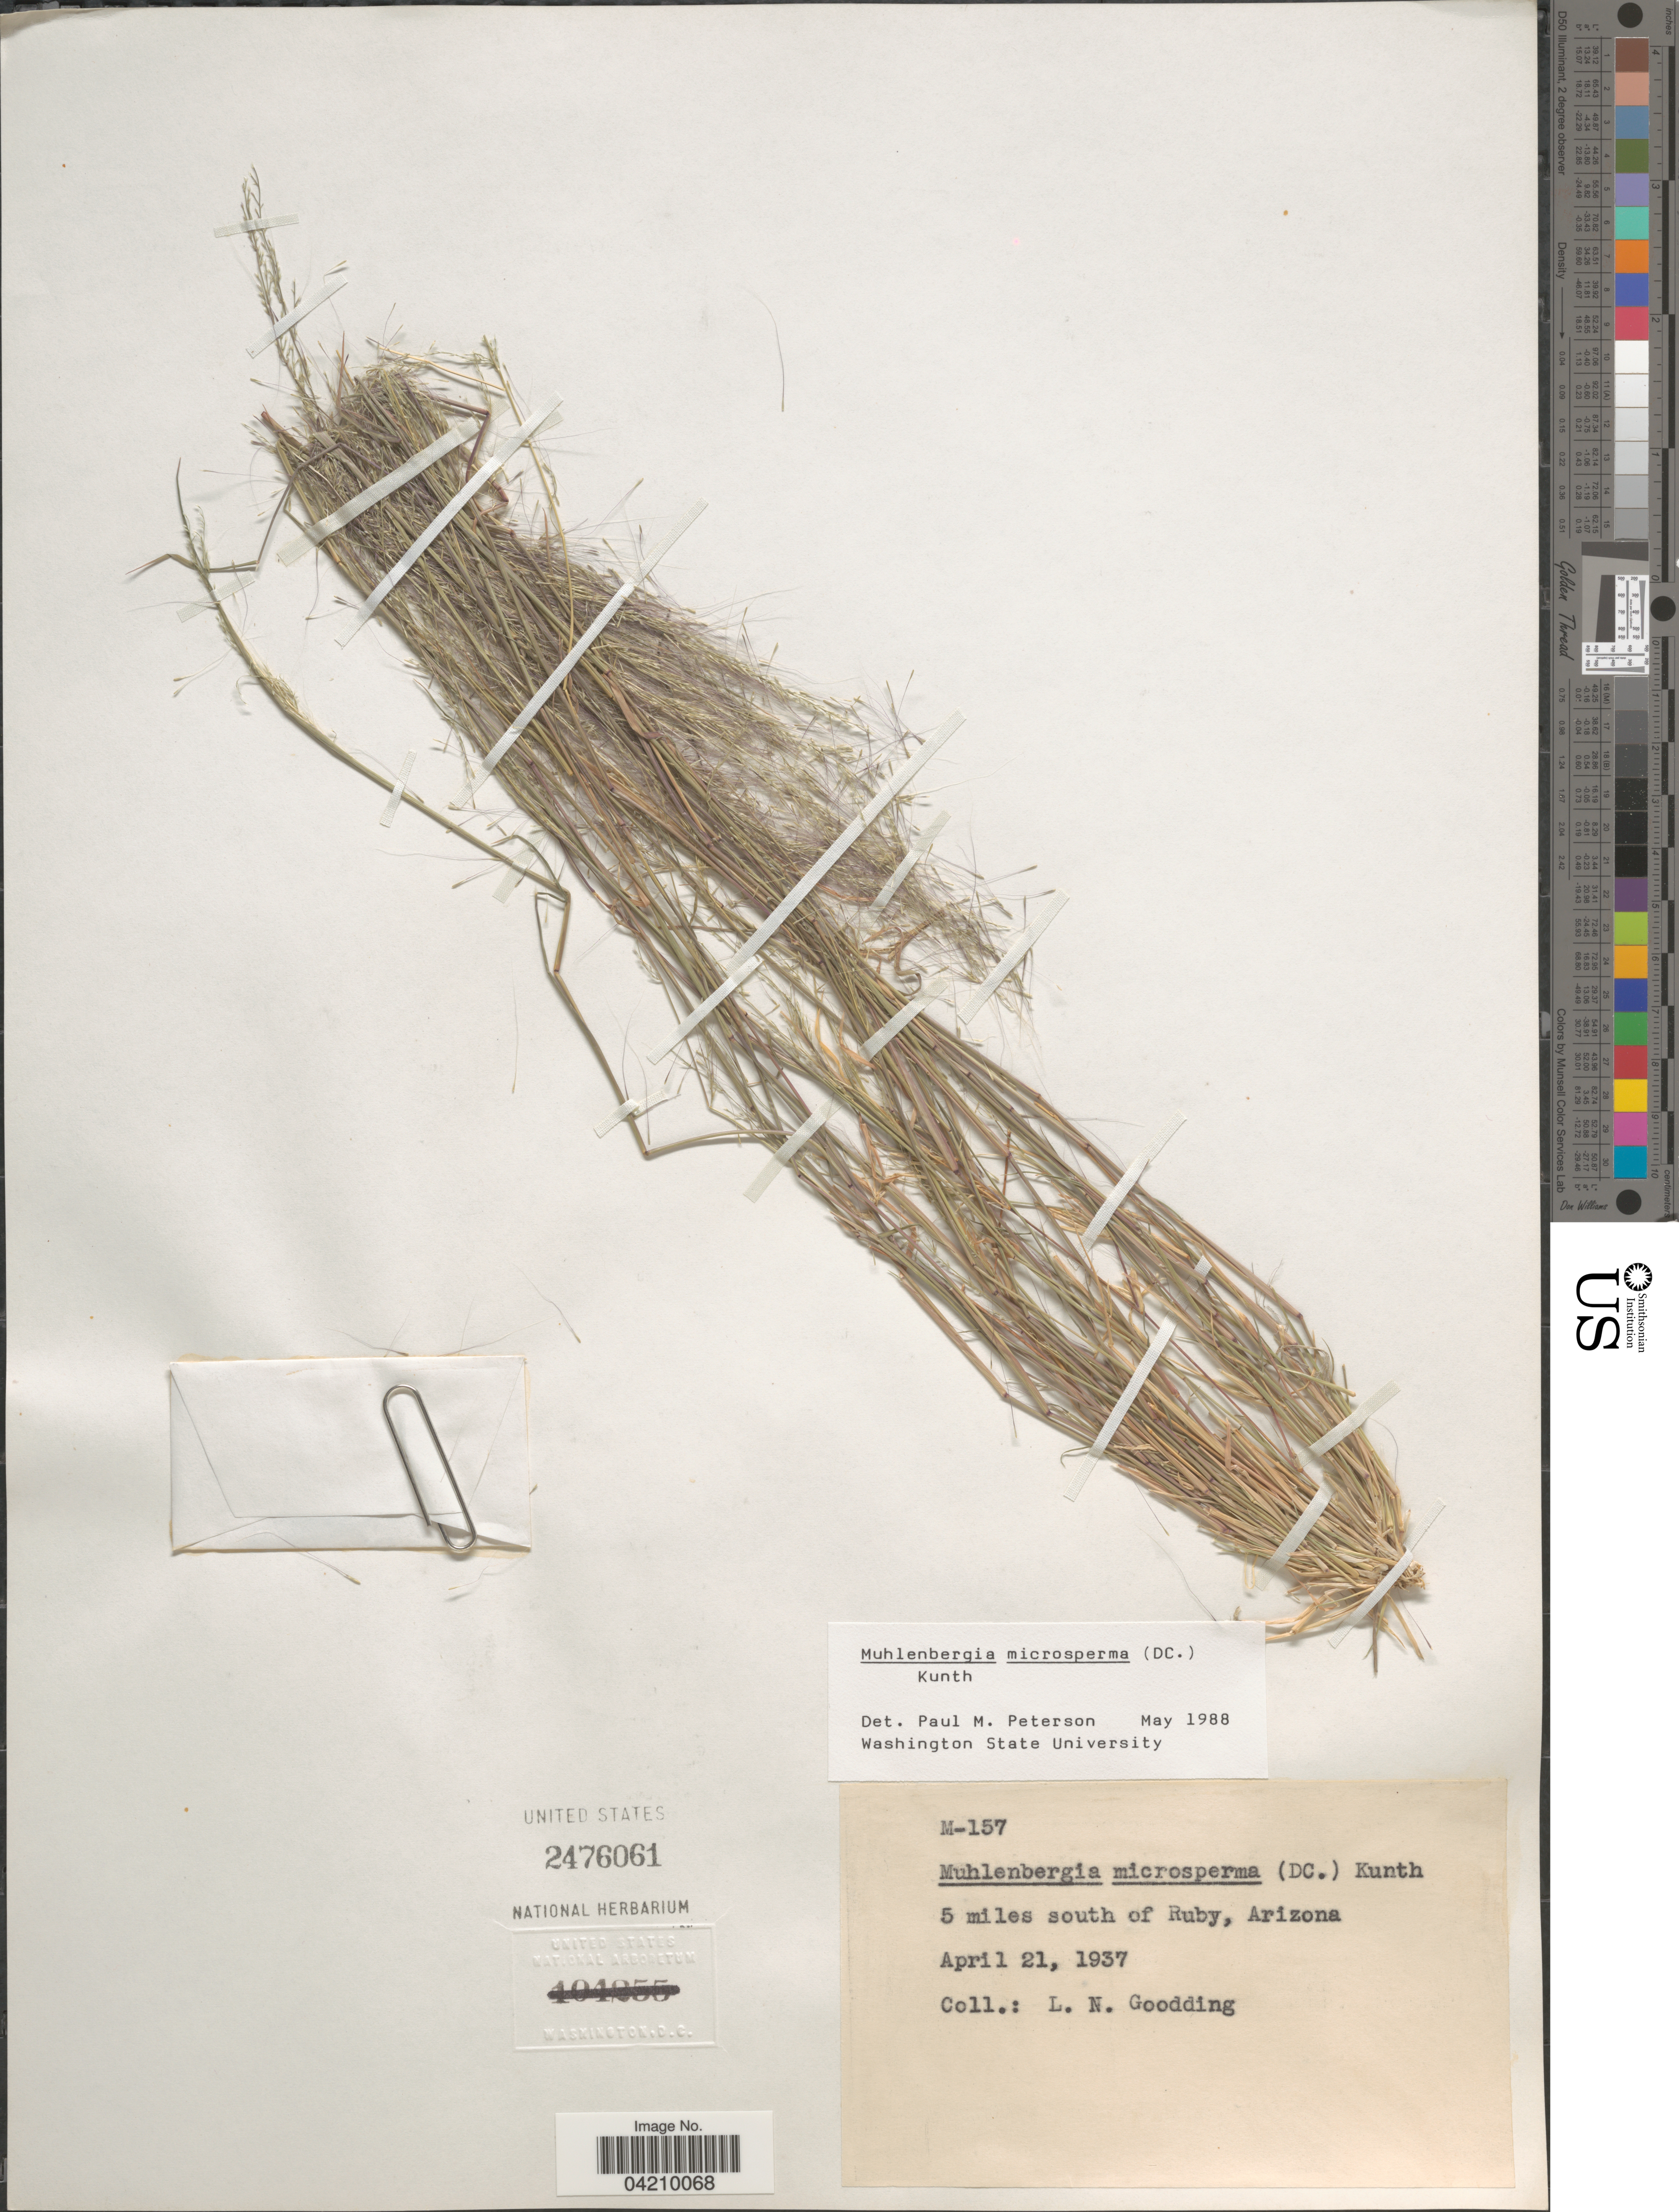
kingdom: Plantae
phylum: Tracheophyta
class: Liliopsida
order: Poales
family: Poaceae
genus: Muhlenbergia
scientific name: Muhlenbergia microsperma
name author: (DC.) Kunth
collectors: L. N. Goodding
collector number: M-157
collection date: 1937-04-21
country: United States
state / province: Arizona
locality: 5 miles south of Ruby.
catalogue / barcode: US 2476061